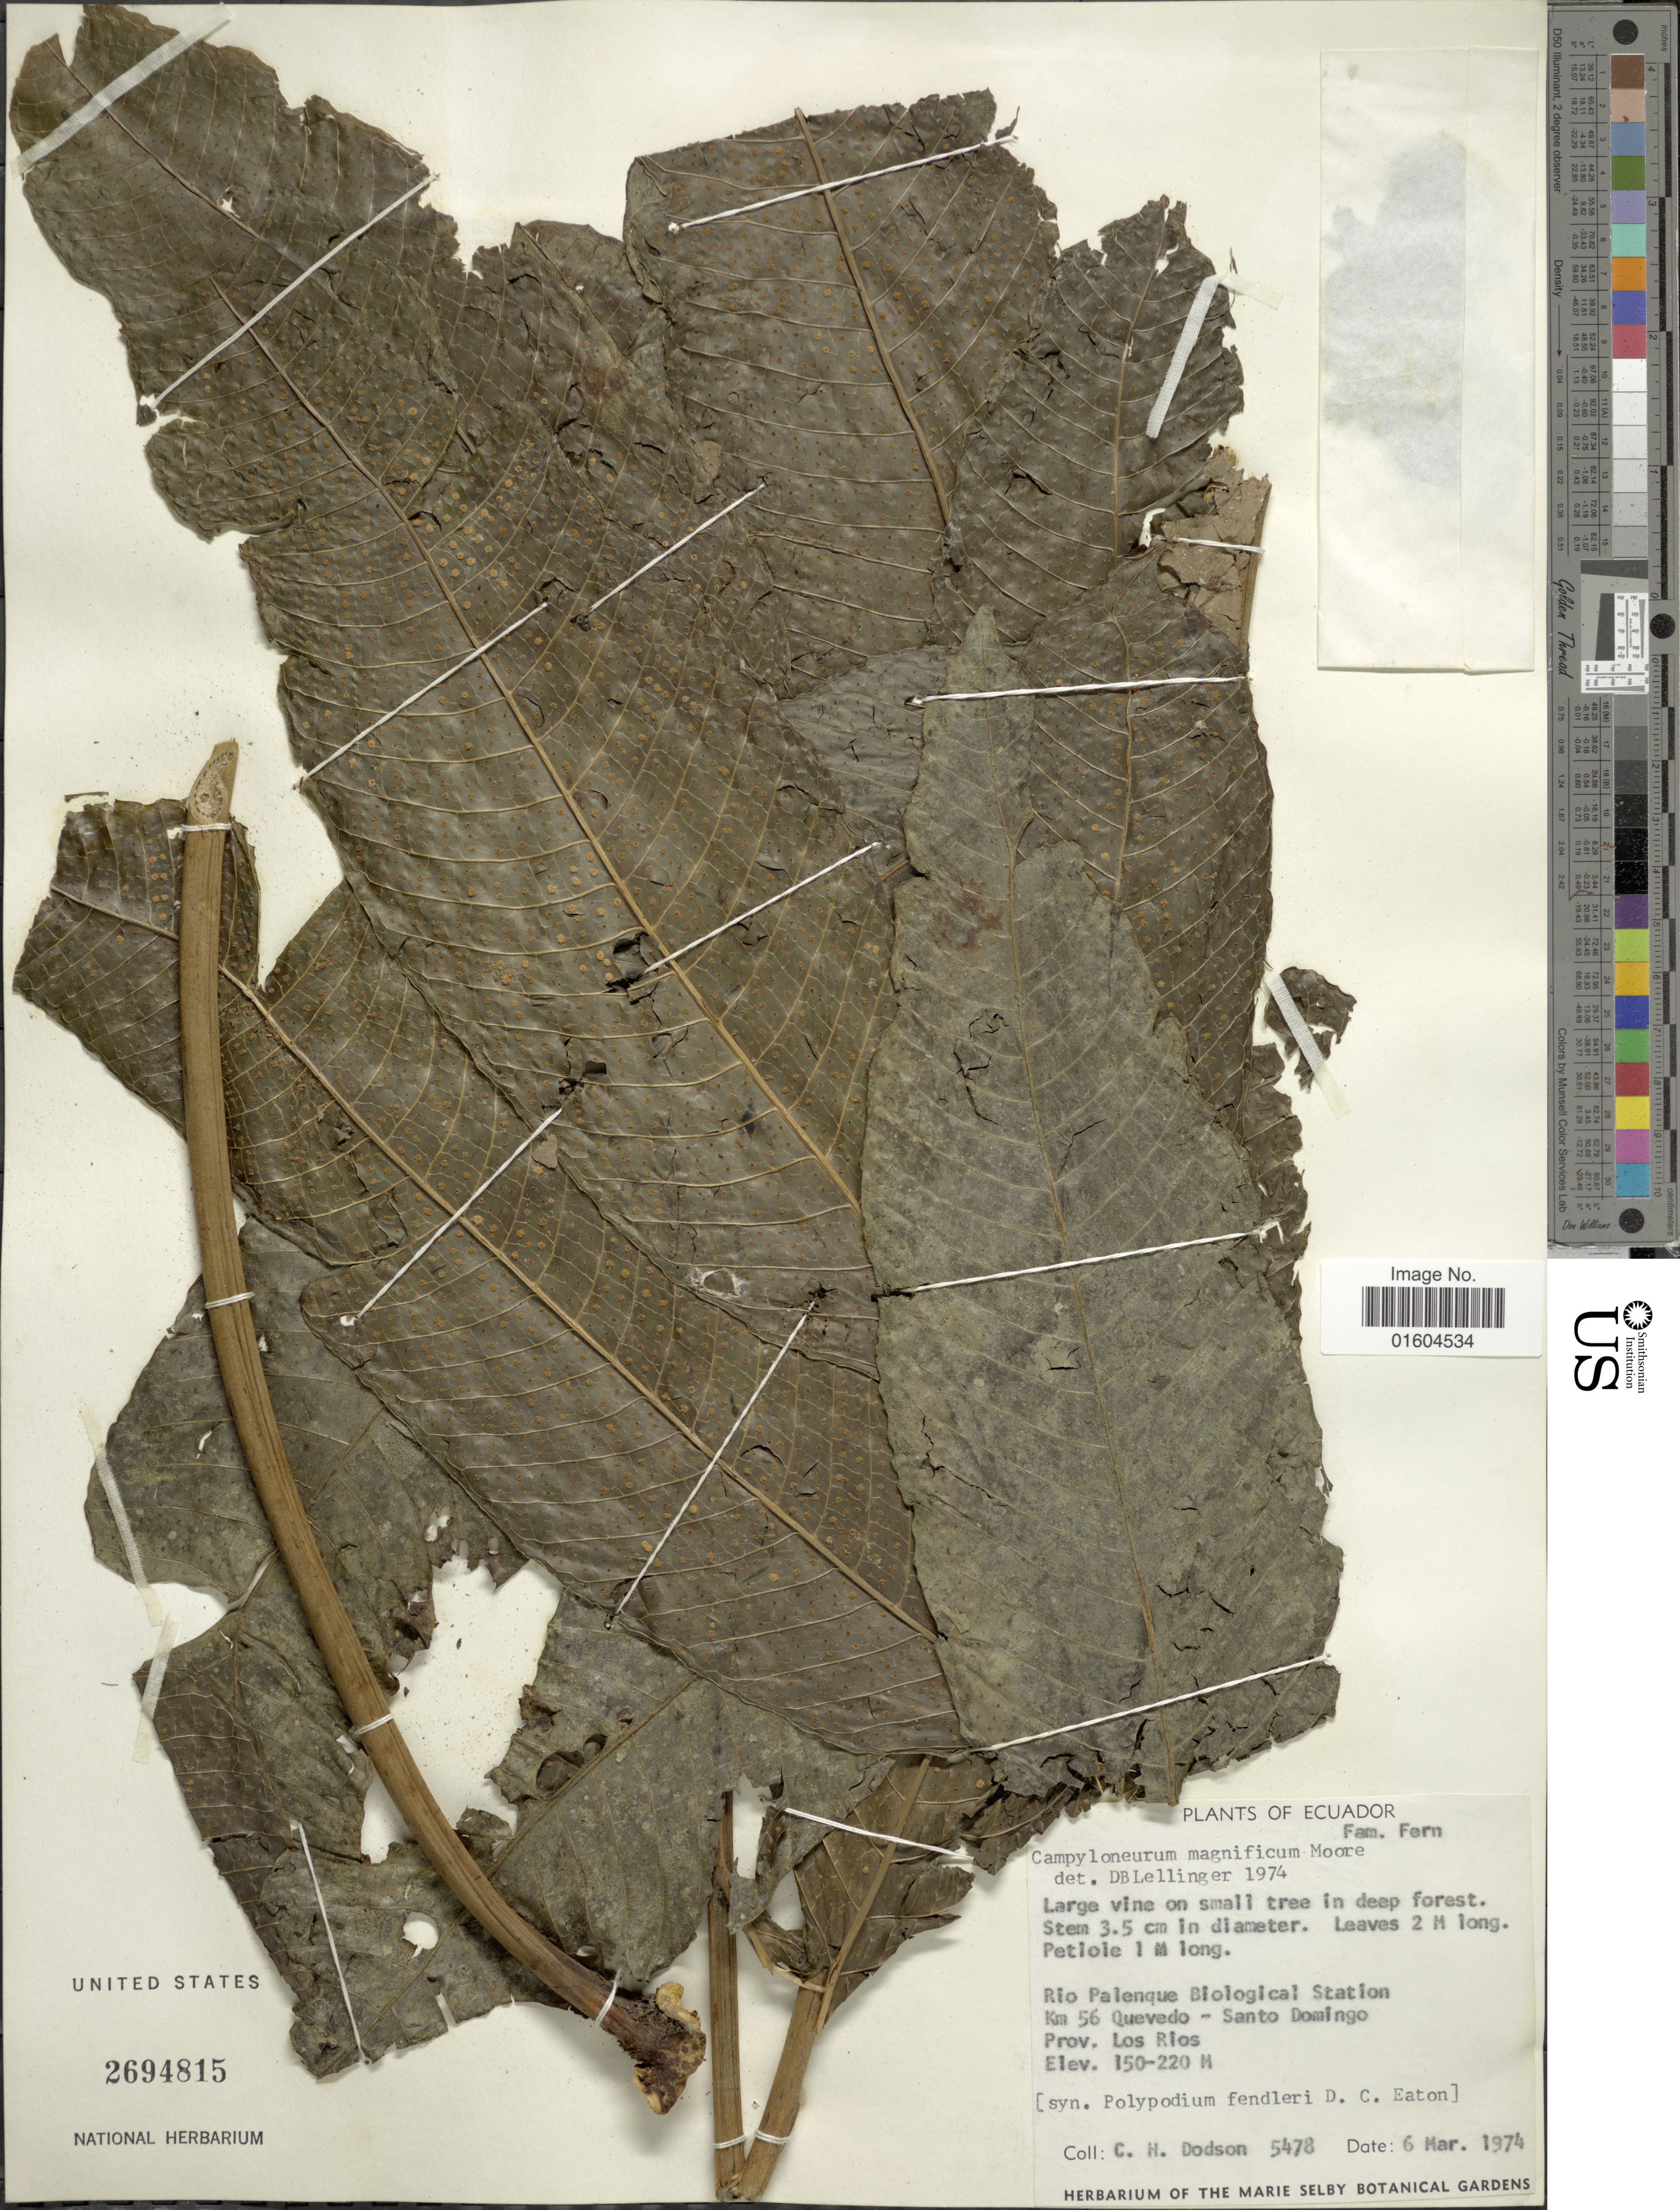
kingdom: Plantae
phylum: Tracheophyta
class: Polypodiopsida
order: Polypodiales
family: Polypodiaceae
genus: Campyloneurum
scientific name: Campyloneurum magnificum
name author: T. Moore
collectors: C. H. Dodson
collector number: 5478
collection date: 1974-03-06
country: Ecuador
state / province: Tsáchilas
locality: Ecuasdor, Rio Palenque Biological Station. Km 56 Quevedo - Santo Domingo. Prov. Los Rios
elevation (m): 150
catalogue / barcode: US 2694815